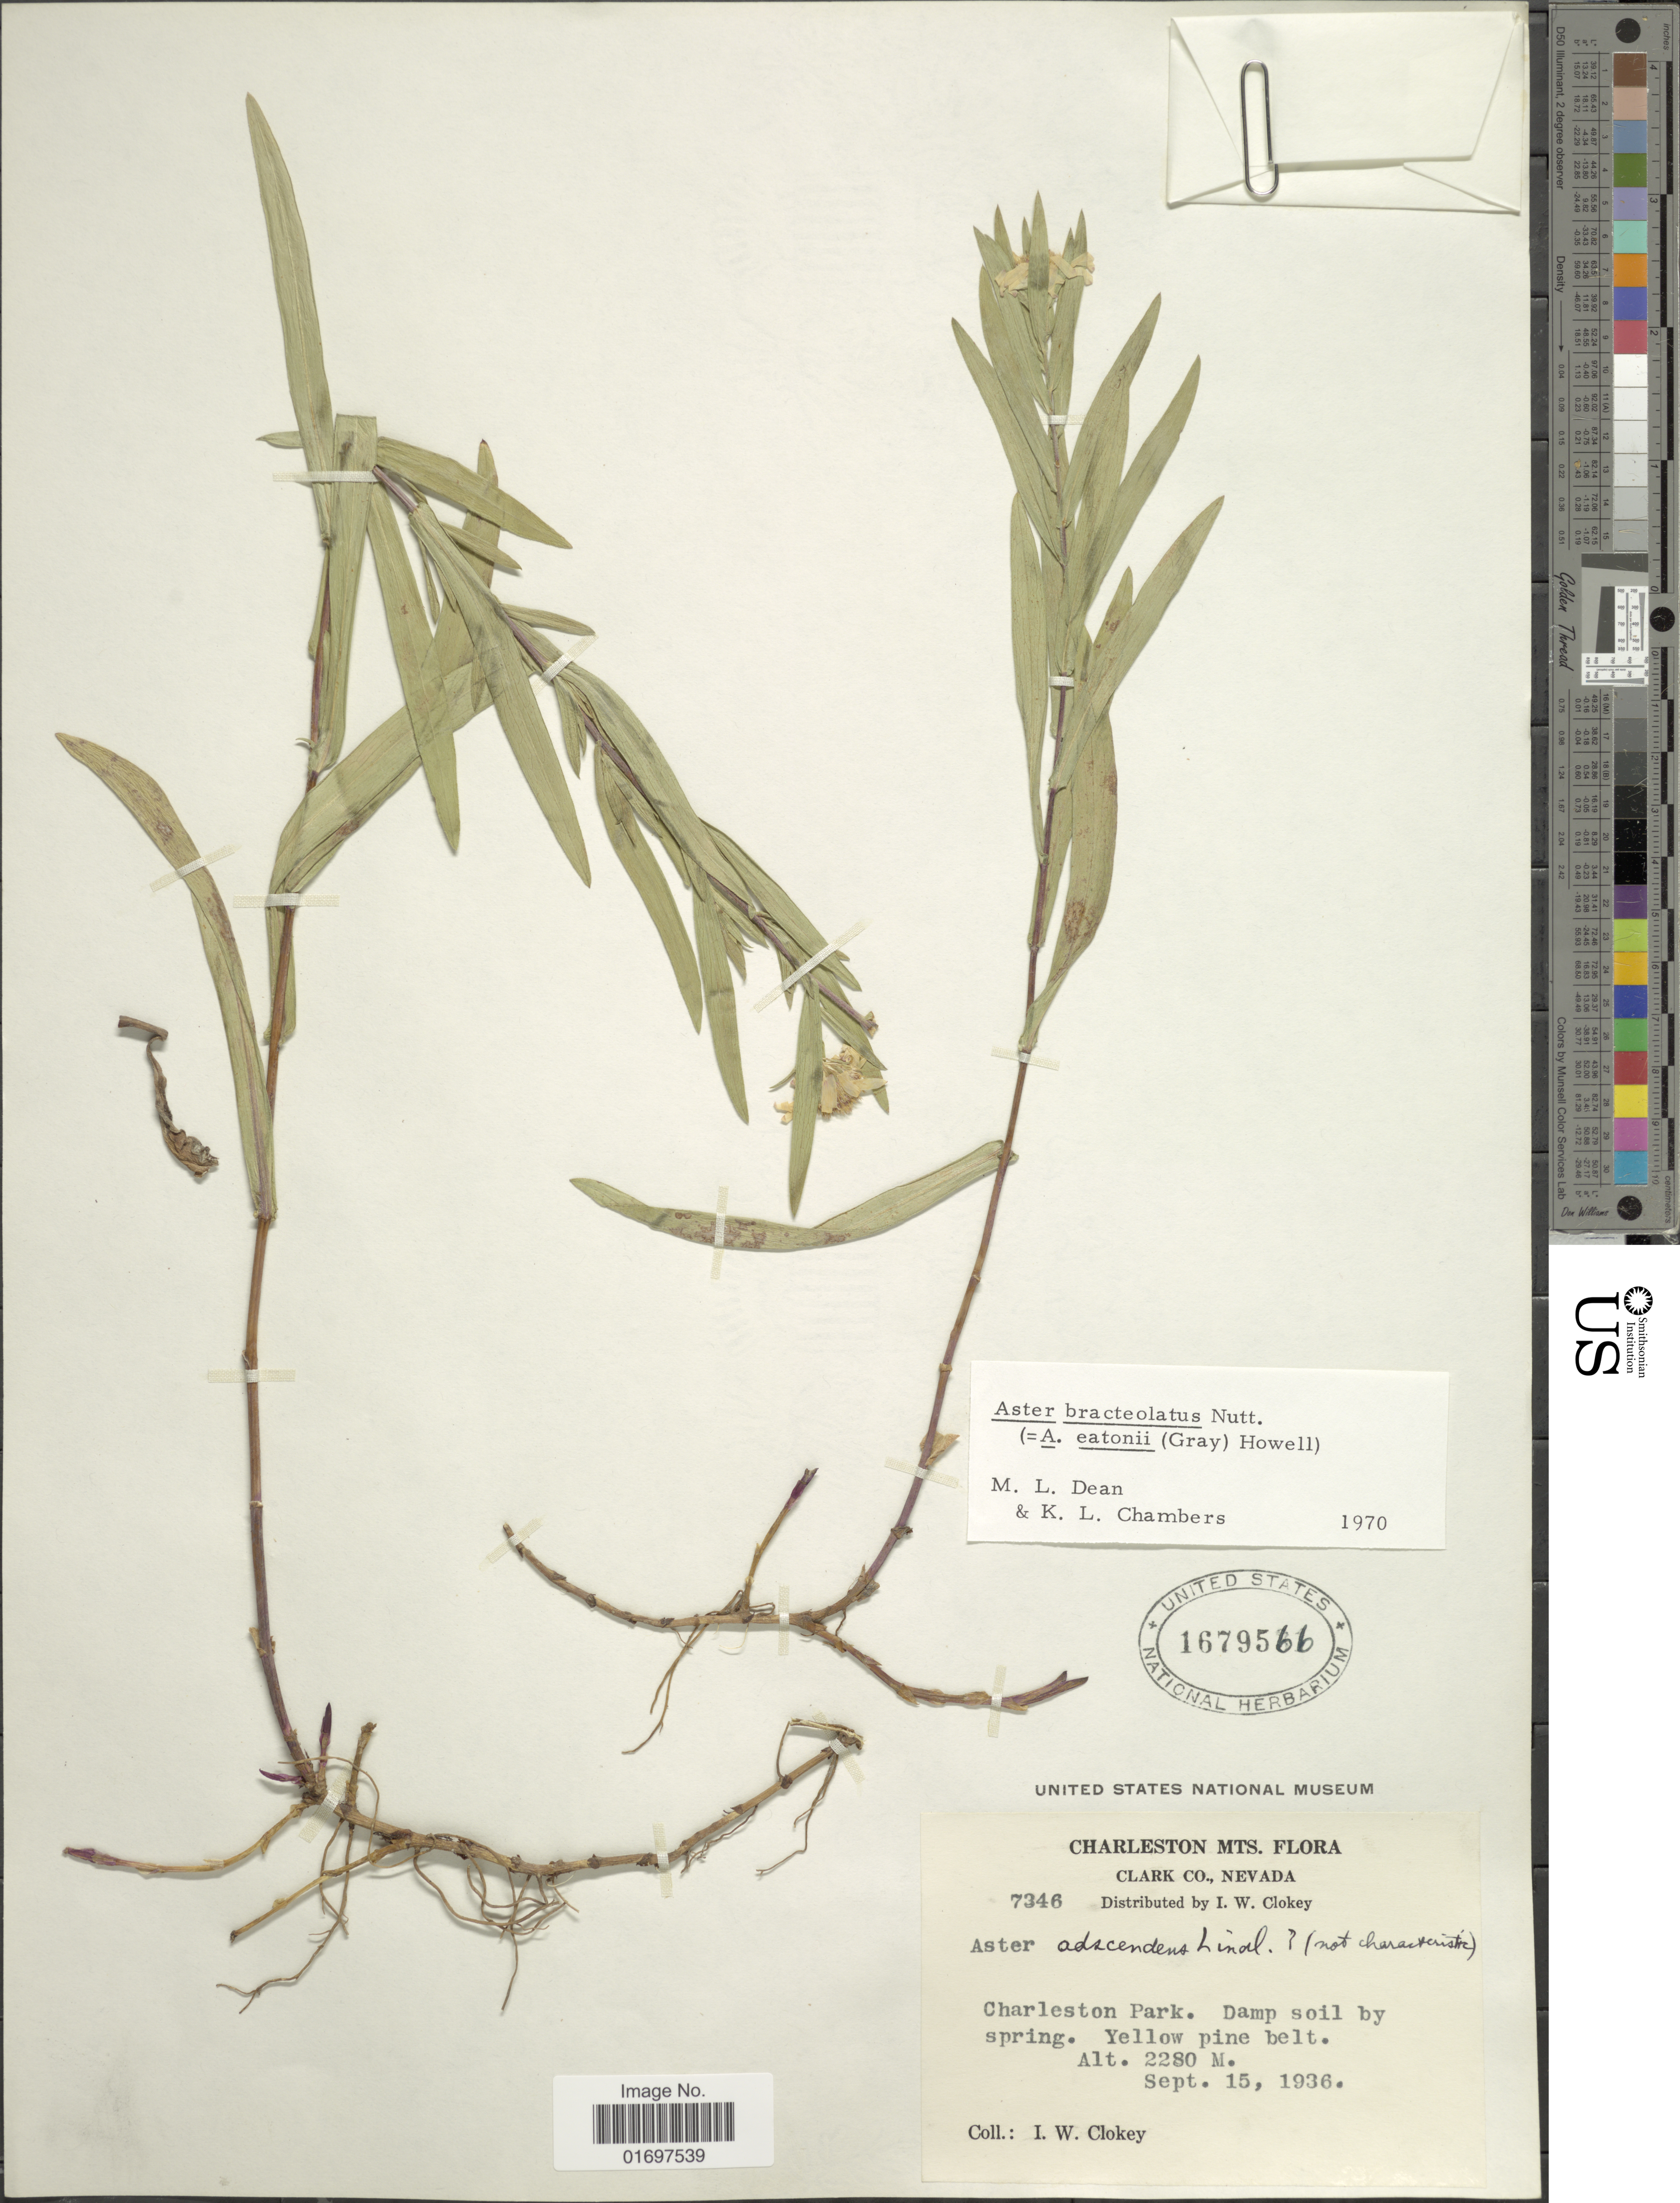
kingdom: Plantae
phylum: Tracheophyta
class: Magnoliopsida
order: Asterales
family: Asteraceae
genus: Symphyotrichum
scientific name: Symphyotrichum bracteolatum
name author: (Nutt.) G.L. Nesom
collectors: I. W. Clokey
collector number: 7346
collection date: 1936-09-15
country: United States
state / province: Nevada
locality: Charlesto Mts. Clark Co, Nevada.Charleston Park.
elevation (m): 2280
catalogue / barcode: US 1679566